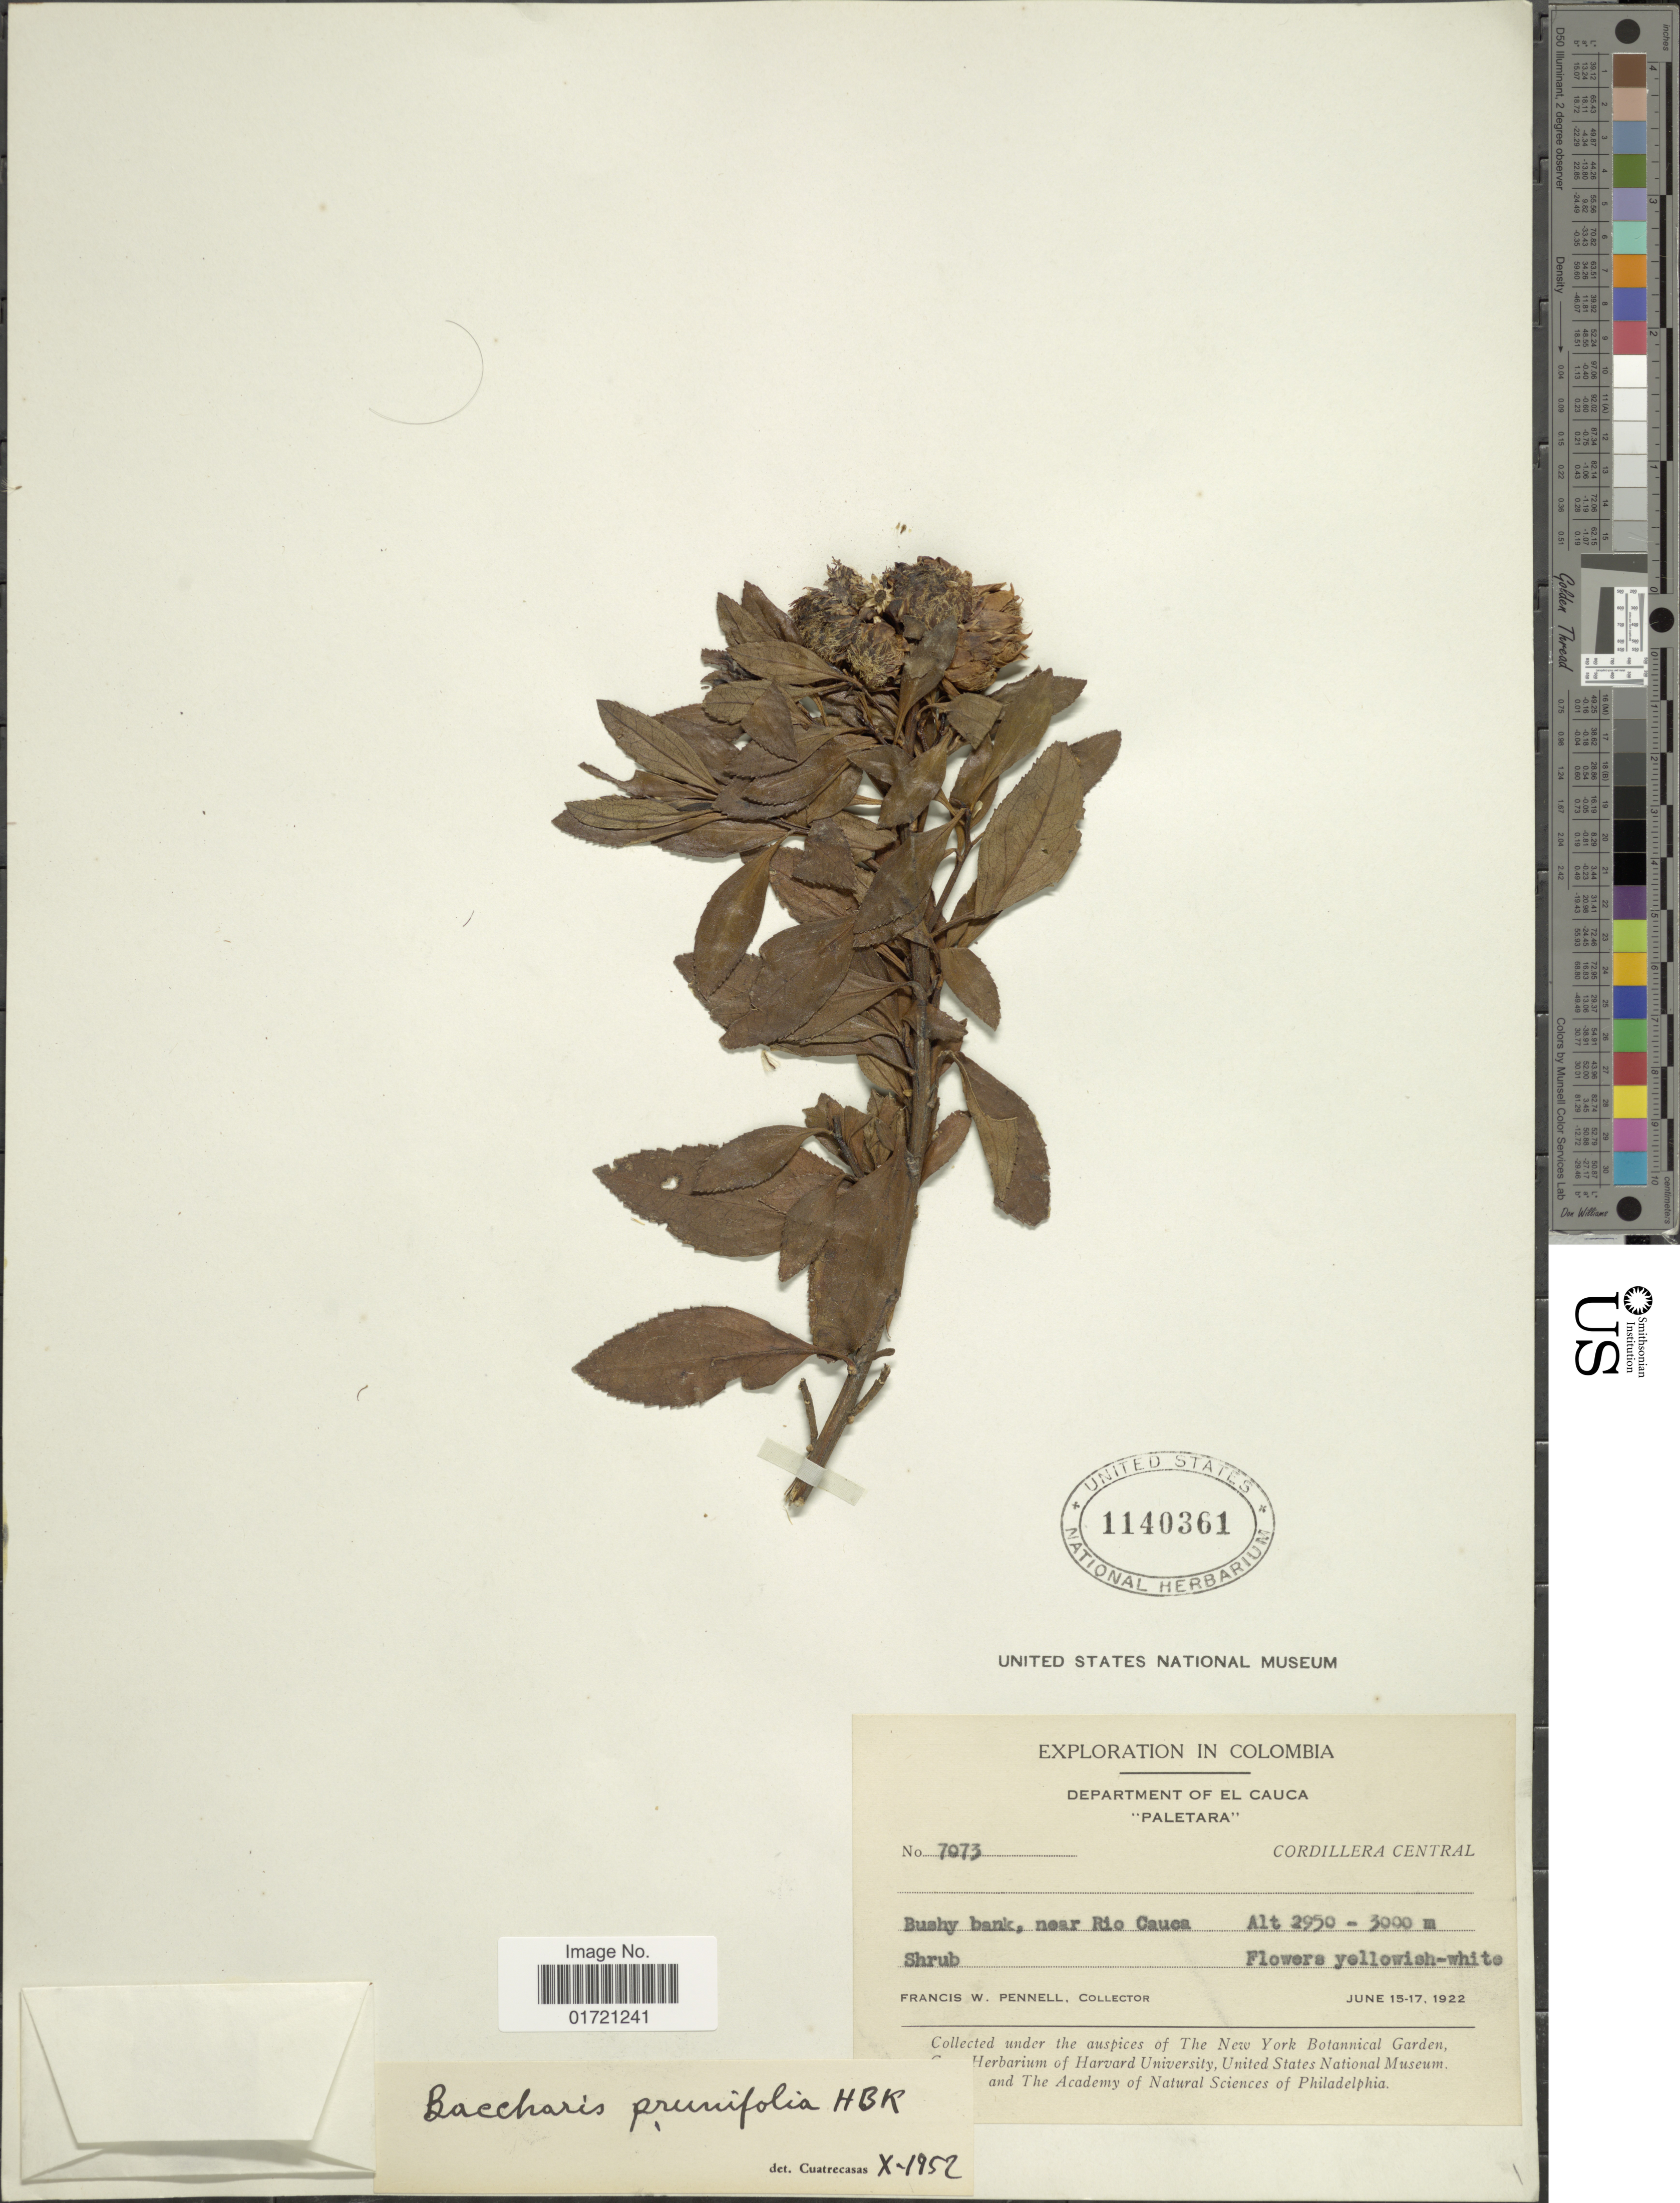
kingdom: Plantae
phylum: Tracheophyta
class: Magnoliopsida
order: Asterales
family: Asteraceae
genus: Baccharis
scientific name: Baccharis prunifolia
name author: Kunth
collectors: F. W. Pennell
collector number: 7073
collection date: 1922-06-15/1922-06-17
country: Colombia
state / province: Cauca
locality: Department of El Cauca. "Paletara". Cordillera Central. Bushy bank, near Rio Cauca.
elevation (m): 2950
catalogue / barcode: US 1140361